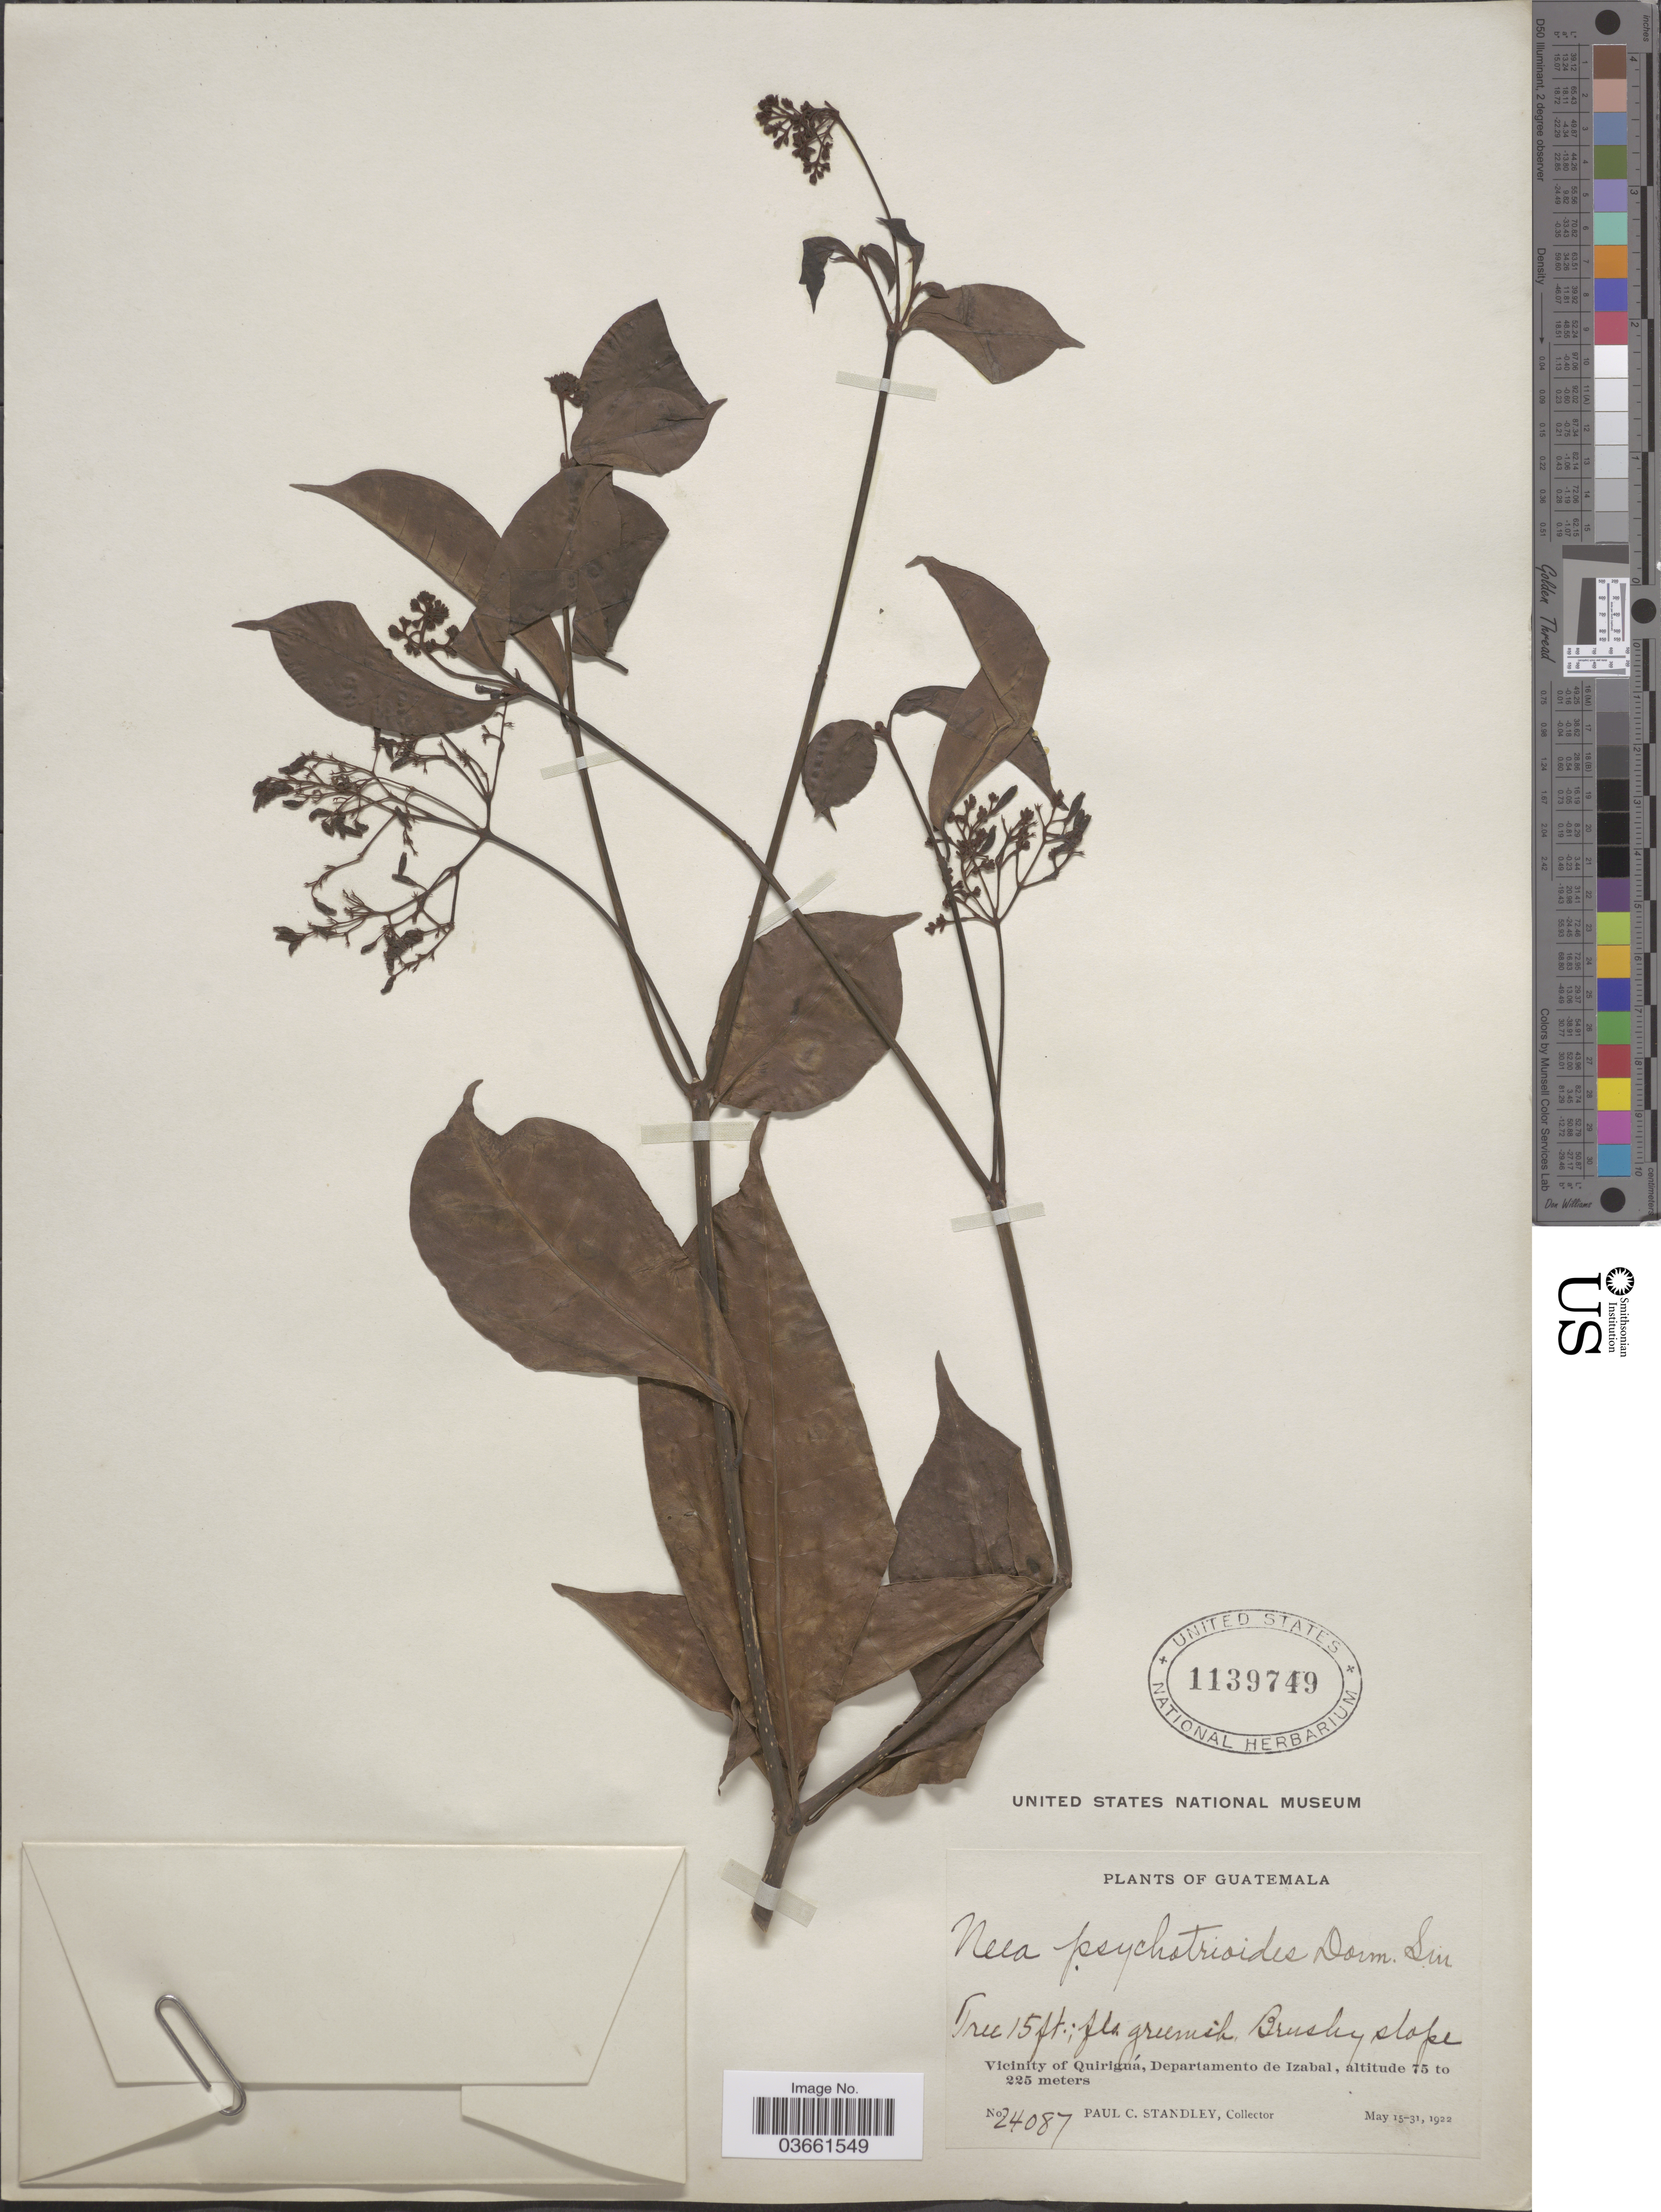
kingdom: Plantae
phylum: Tracheophyta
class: Magnoliopsida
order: Caryophyllales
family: Nyctaginaceae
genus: Neea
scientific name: Neea psychotrioides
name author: Donn. Sm.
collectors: P. C. Standley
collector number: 24087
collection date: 1922-05-15/1922-05-31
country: Guatemala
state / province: Izabal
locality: Vicinity of Quiriguá, Departamento de Izabal.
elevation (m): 75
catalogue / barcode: US 1139749